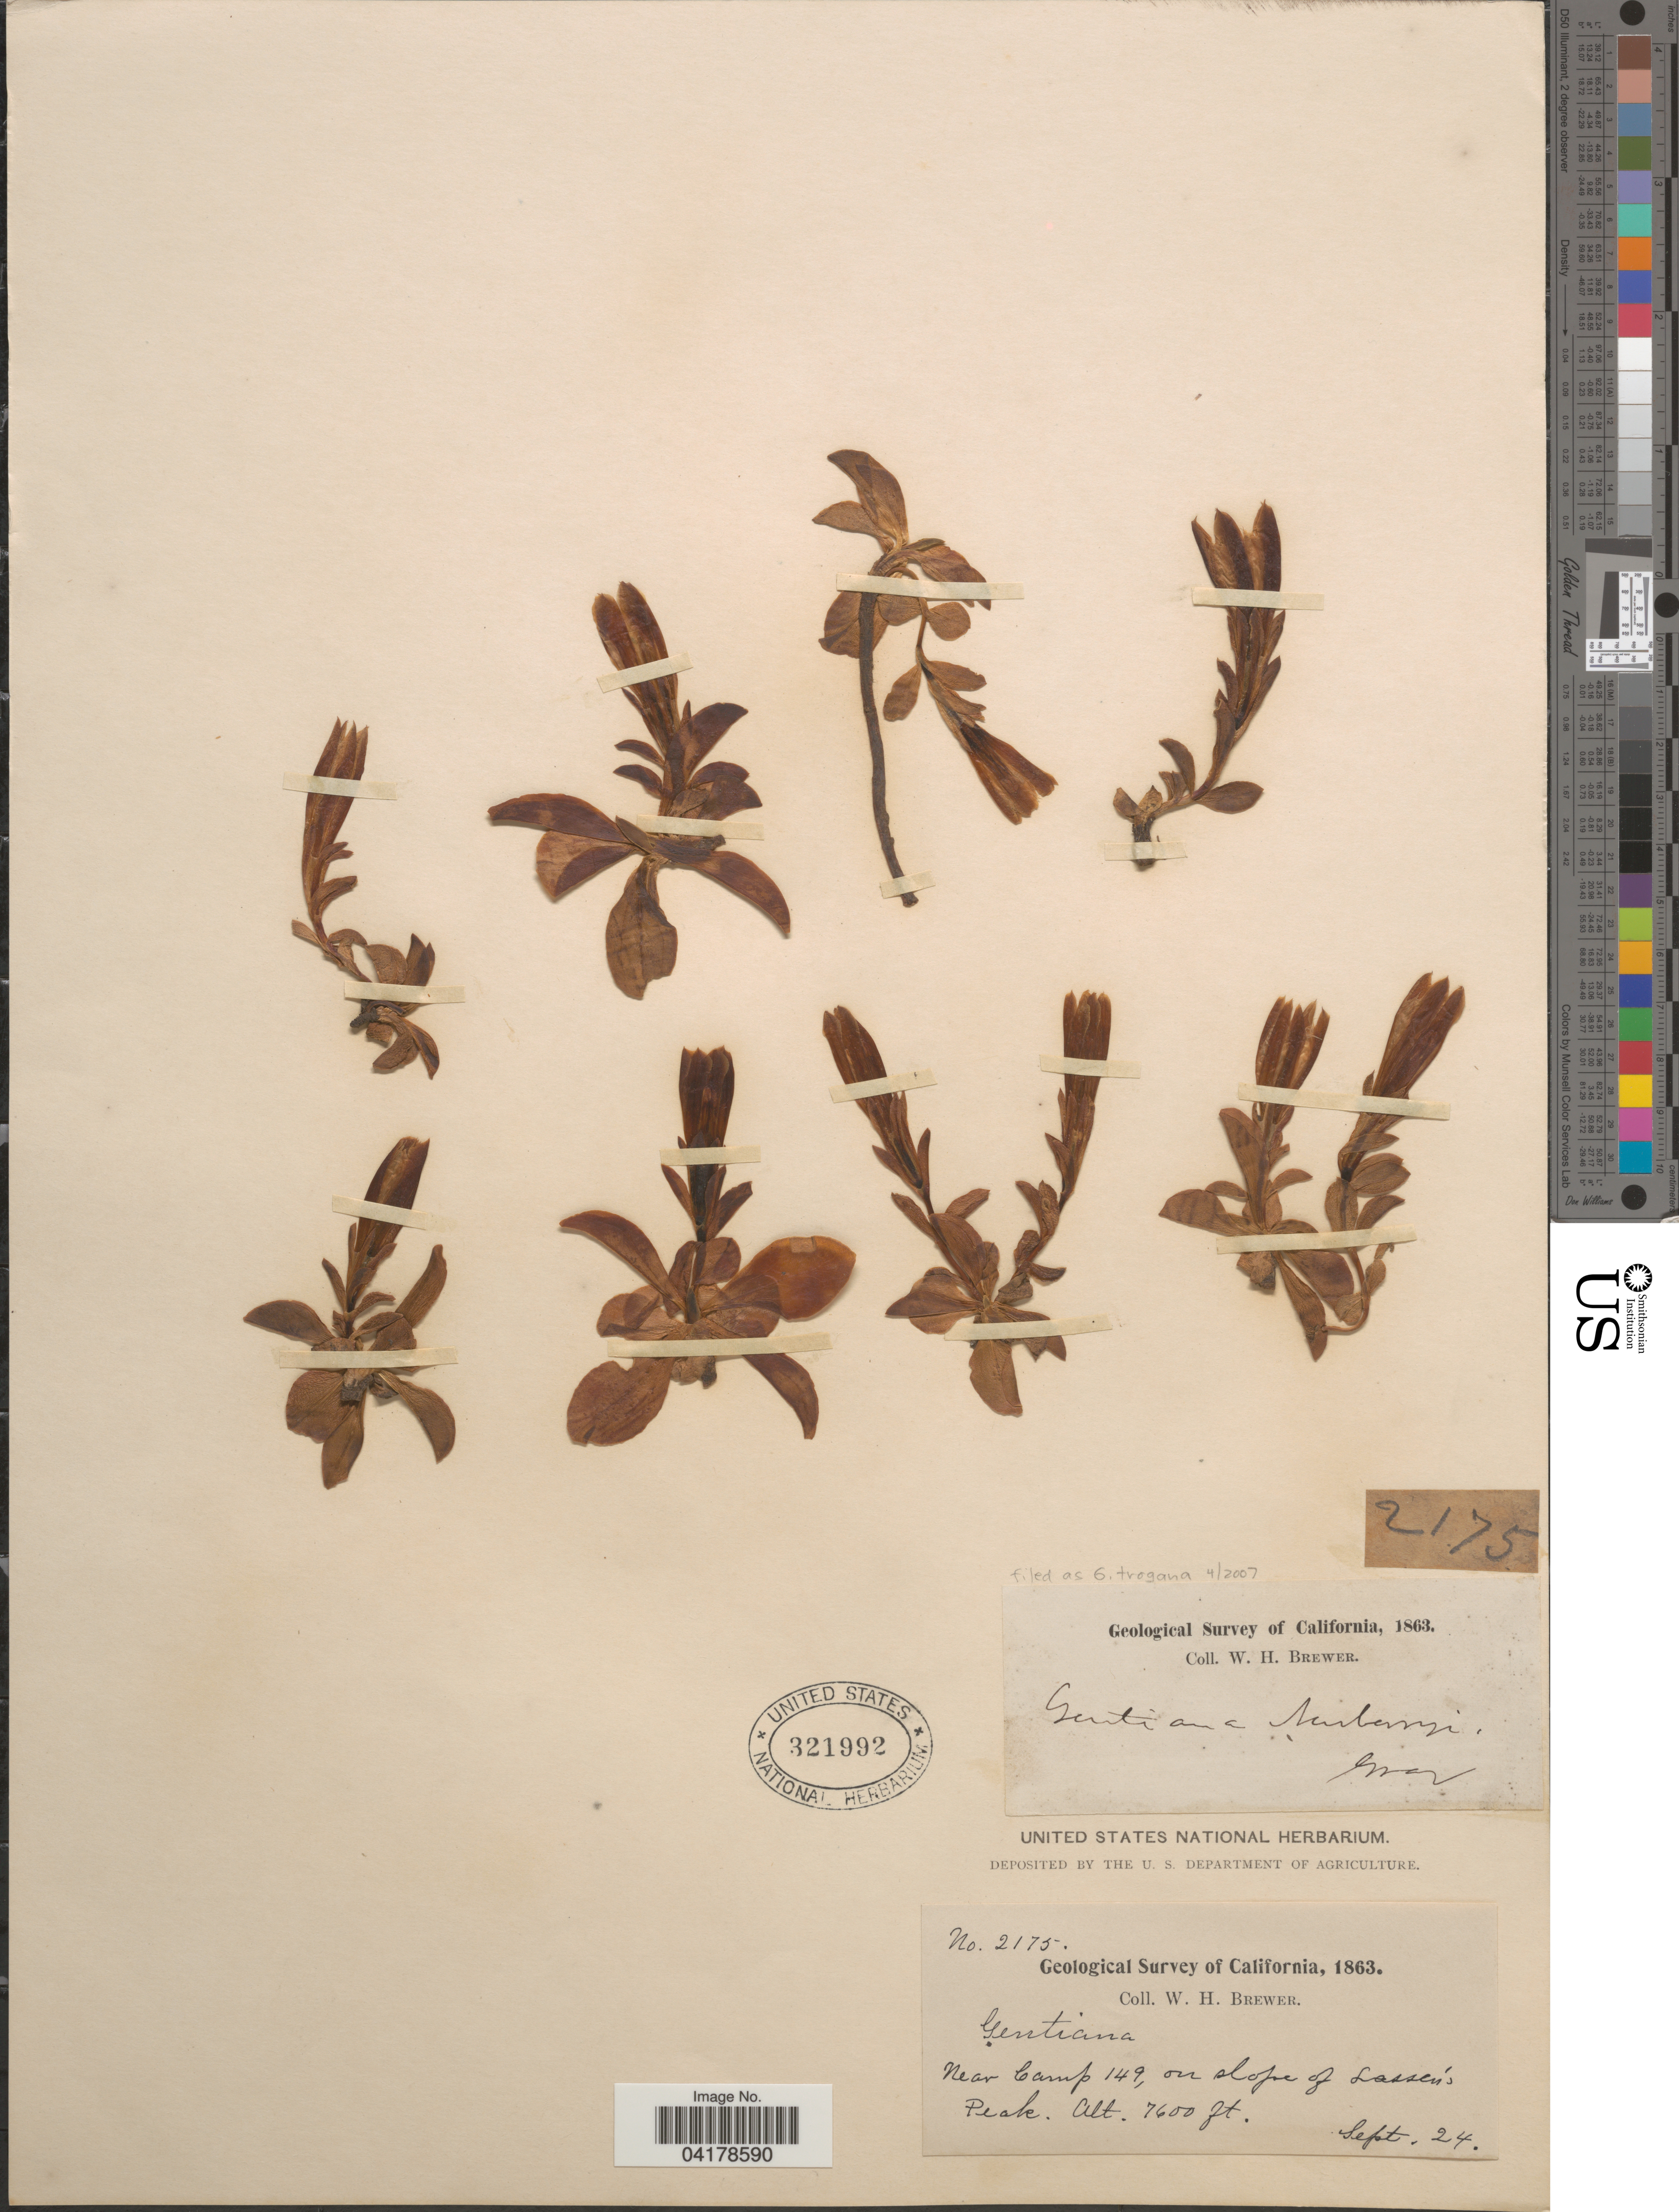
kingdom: Plantae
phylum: Tracheophyta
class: Magnoliopsida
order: Gentianales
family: Gentianaceae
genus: Gentiana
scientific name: Gentiana newberryi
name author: A. Gray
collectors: W. H. Brewer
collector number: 2175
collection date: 1863-09-24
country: United States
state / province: California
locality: Geological Survey of California, 1863. Near Camp 149, on slope of Lassen's Peak.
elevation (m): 2316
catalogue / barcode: US 321992